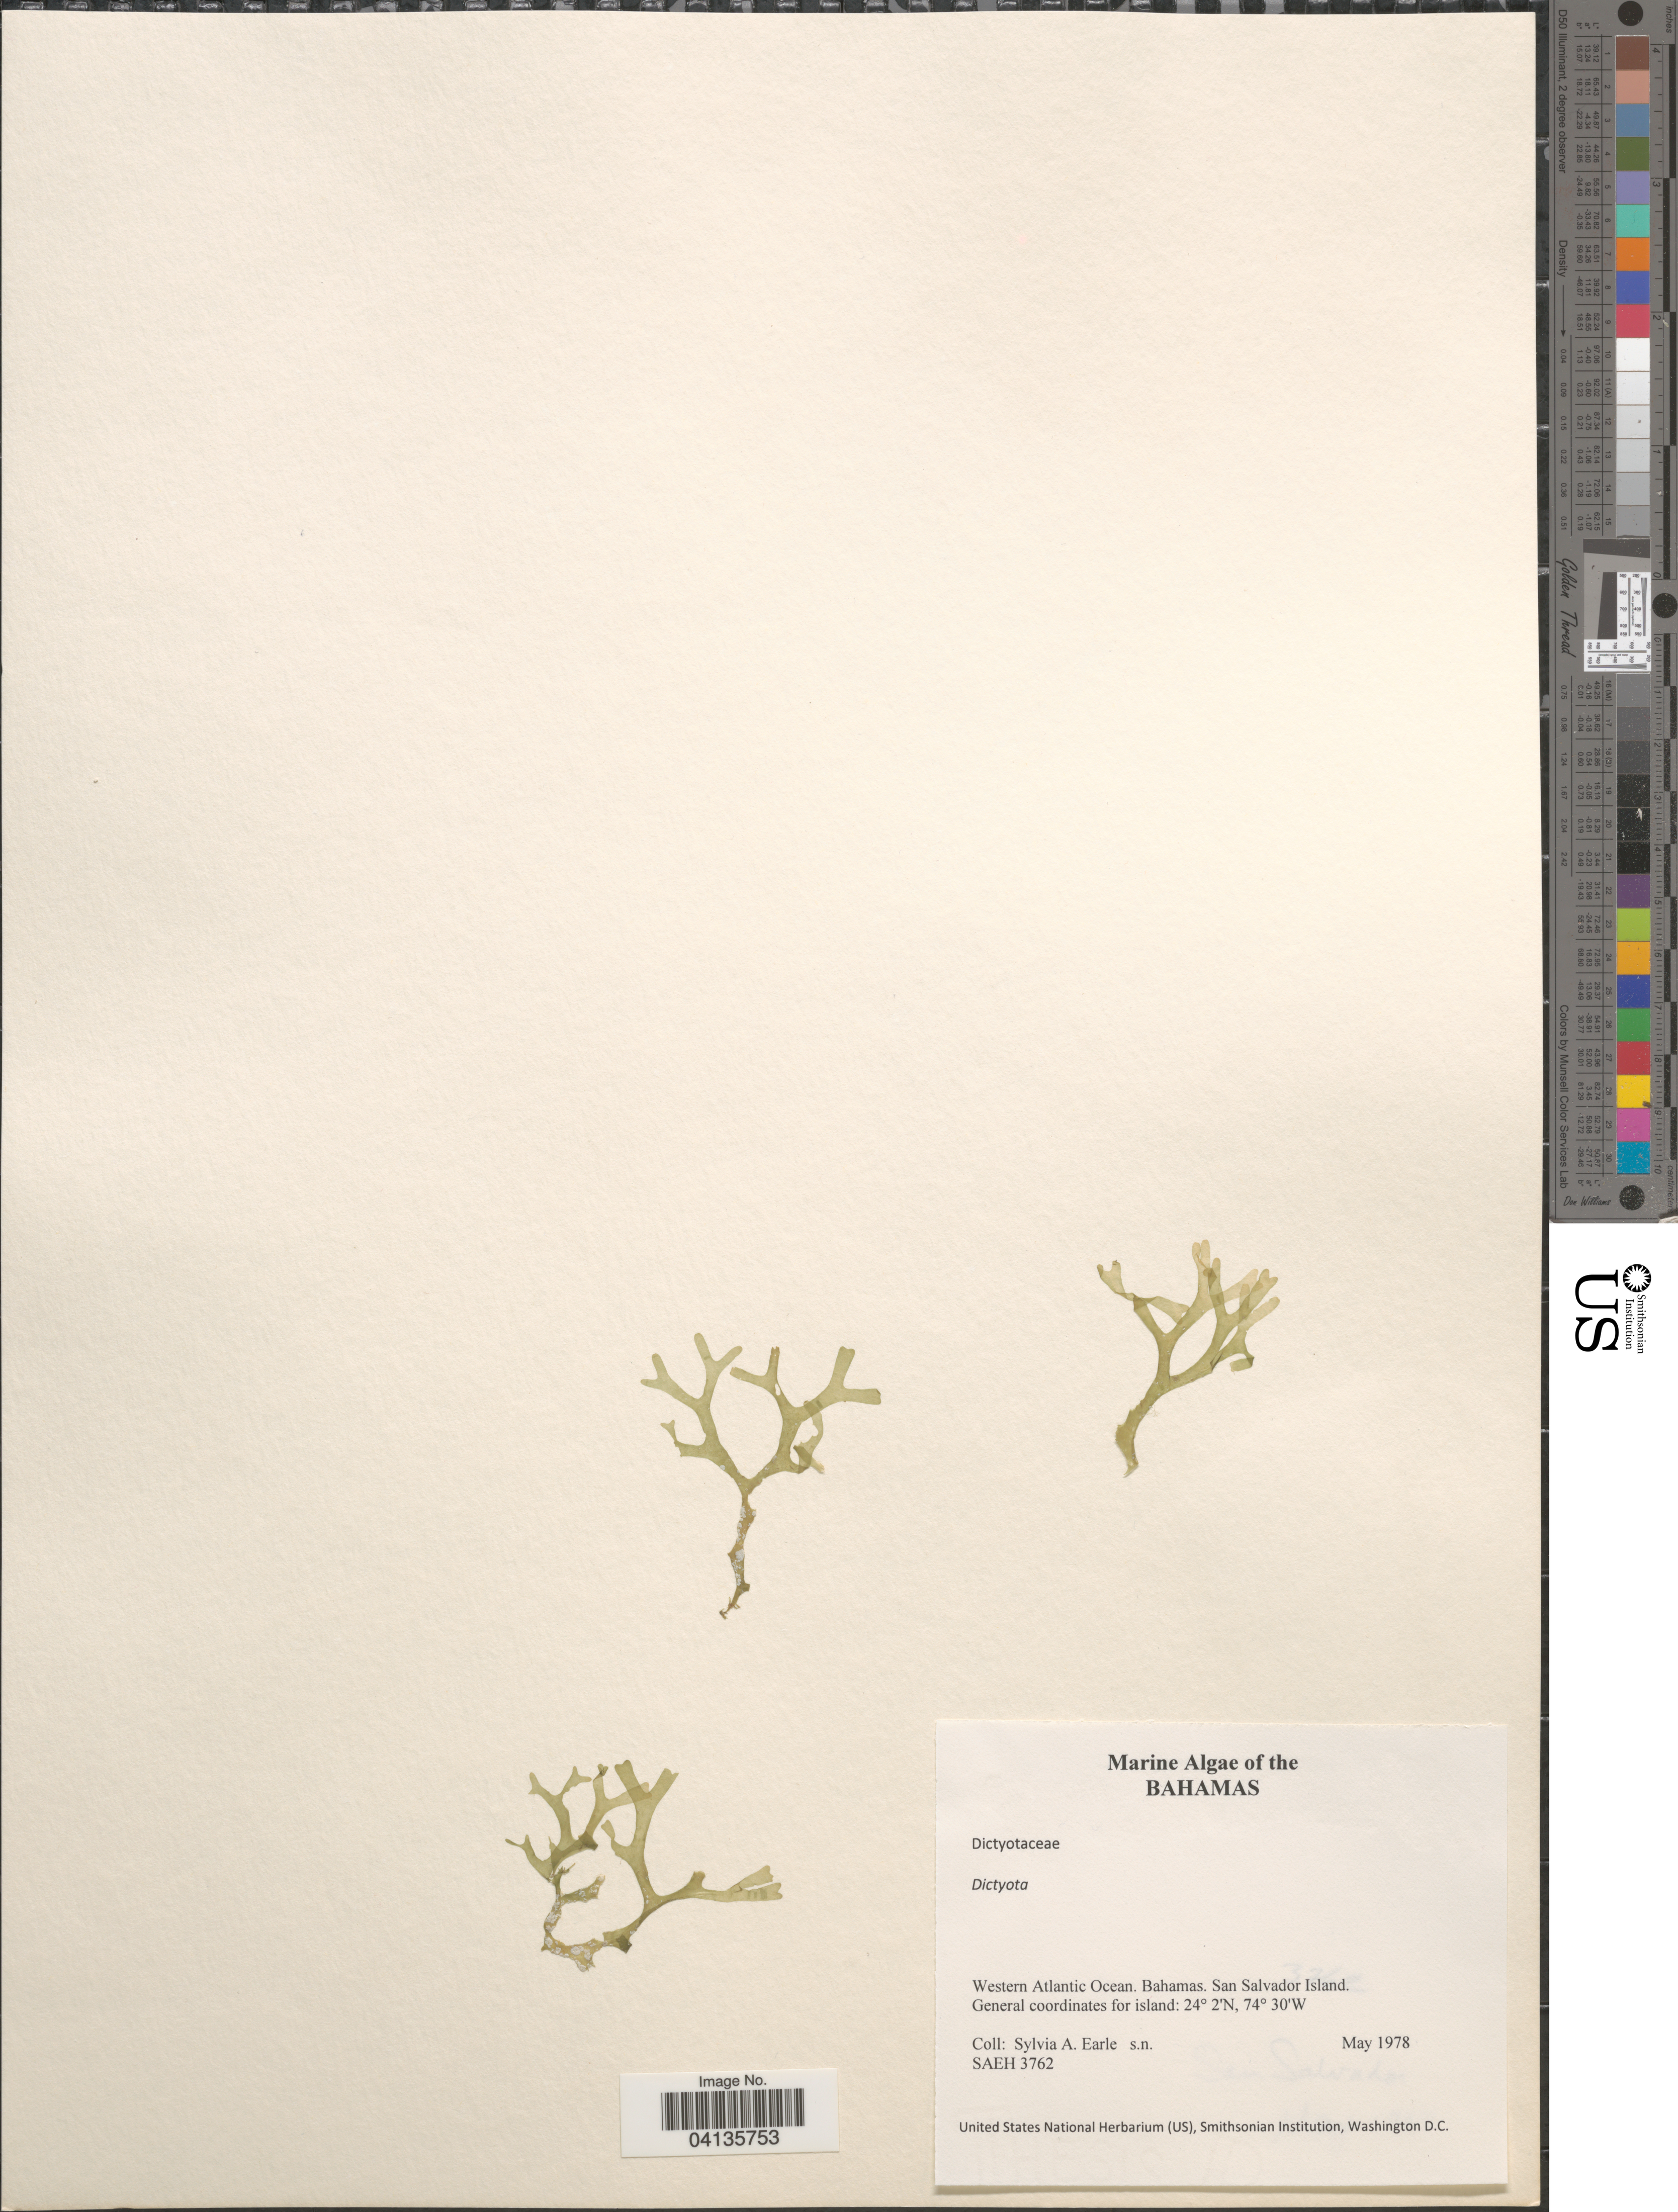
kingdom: Chromista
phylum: Ochrophyta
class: Phaeophyceae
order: Dictyotales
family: Dictyotaceae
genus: Dictyota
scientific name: Dictyota sp.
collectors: S. A. Earle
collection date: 1978-05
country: Bahamas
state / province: San Salvador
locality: Western Atlantic Ocean.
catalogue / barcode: US 238558